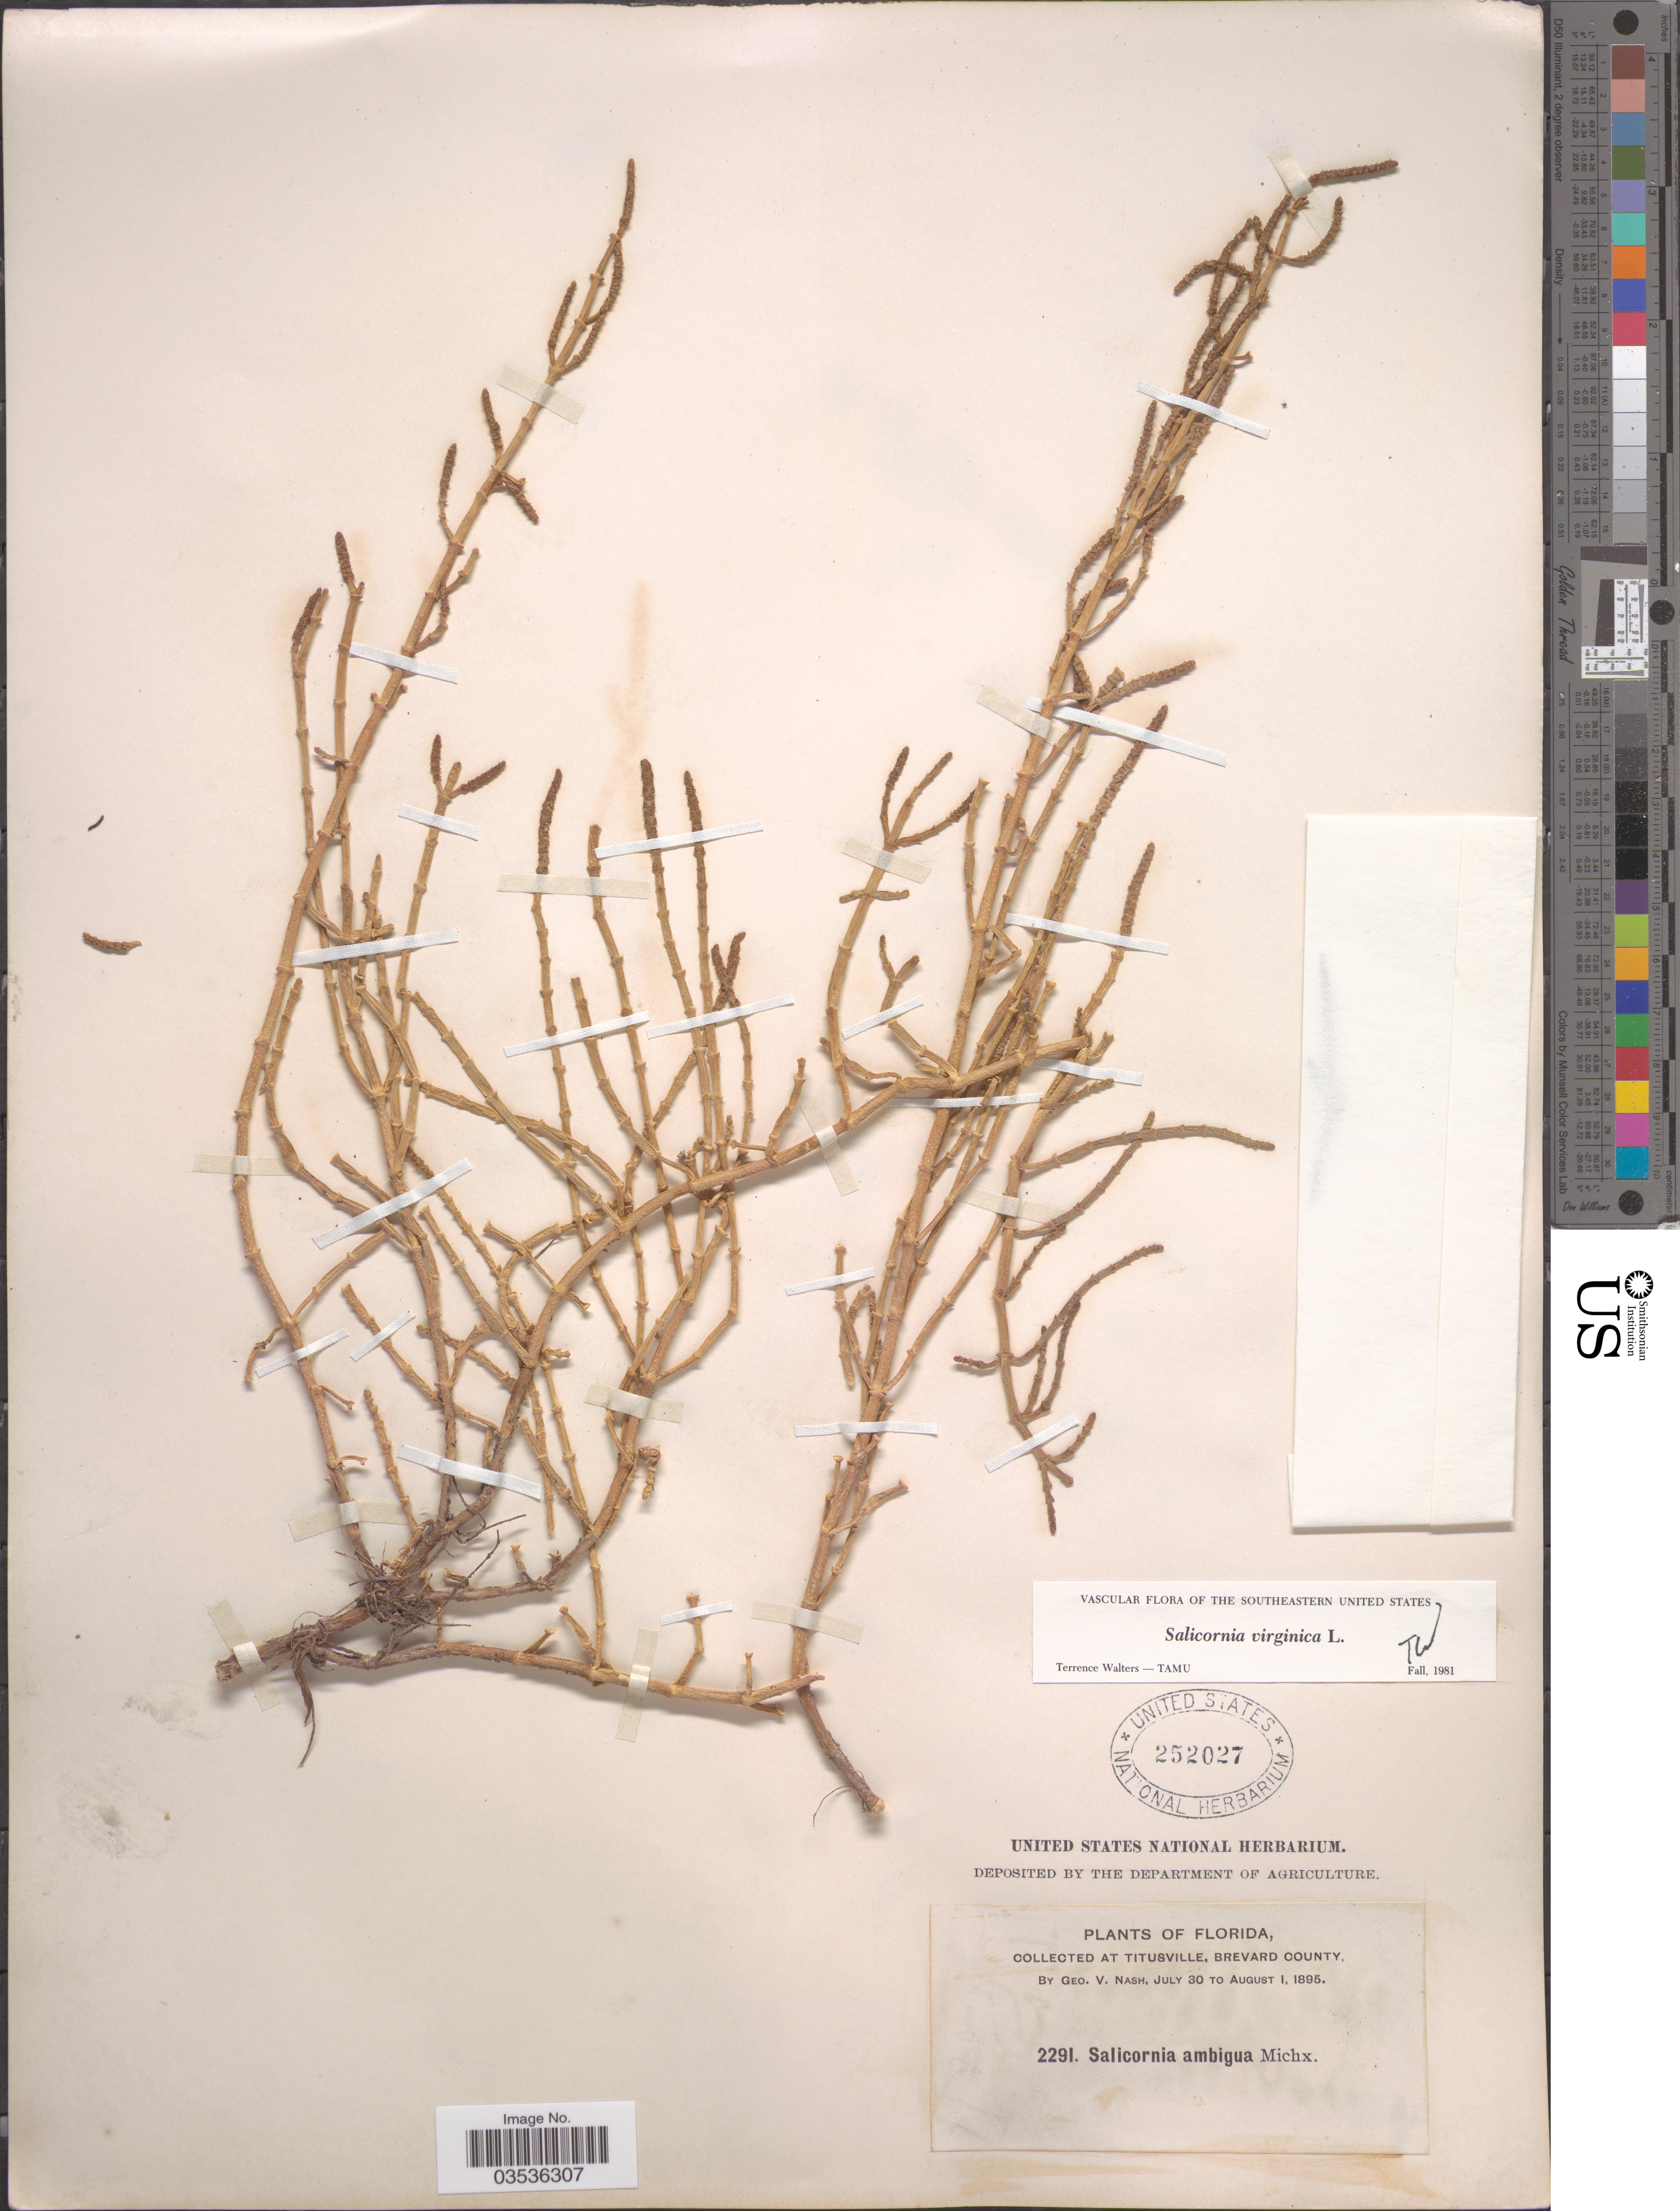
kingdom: Plantae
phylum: Tracheophyta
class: Magnoliopsida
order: Caryophyllales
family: Amaranthaceae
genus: Salicornia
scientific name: Salicornia ambigua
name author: Michx.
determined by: Strong, Mark T., (BOT), Smithsonian Institution - National Museum of Natural History (UNITED STATES)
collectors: G. V. Nash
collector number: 2291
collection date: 1895-07-30/1895-08-01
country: United States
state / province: Florida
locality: At Titusville, Brevard County.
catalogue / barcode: US 252027